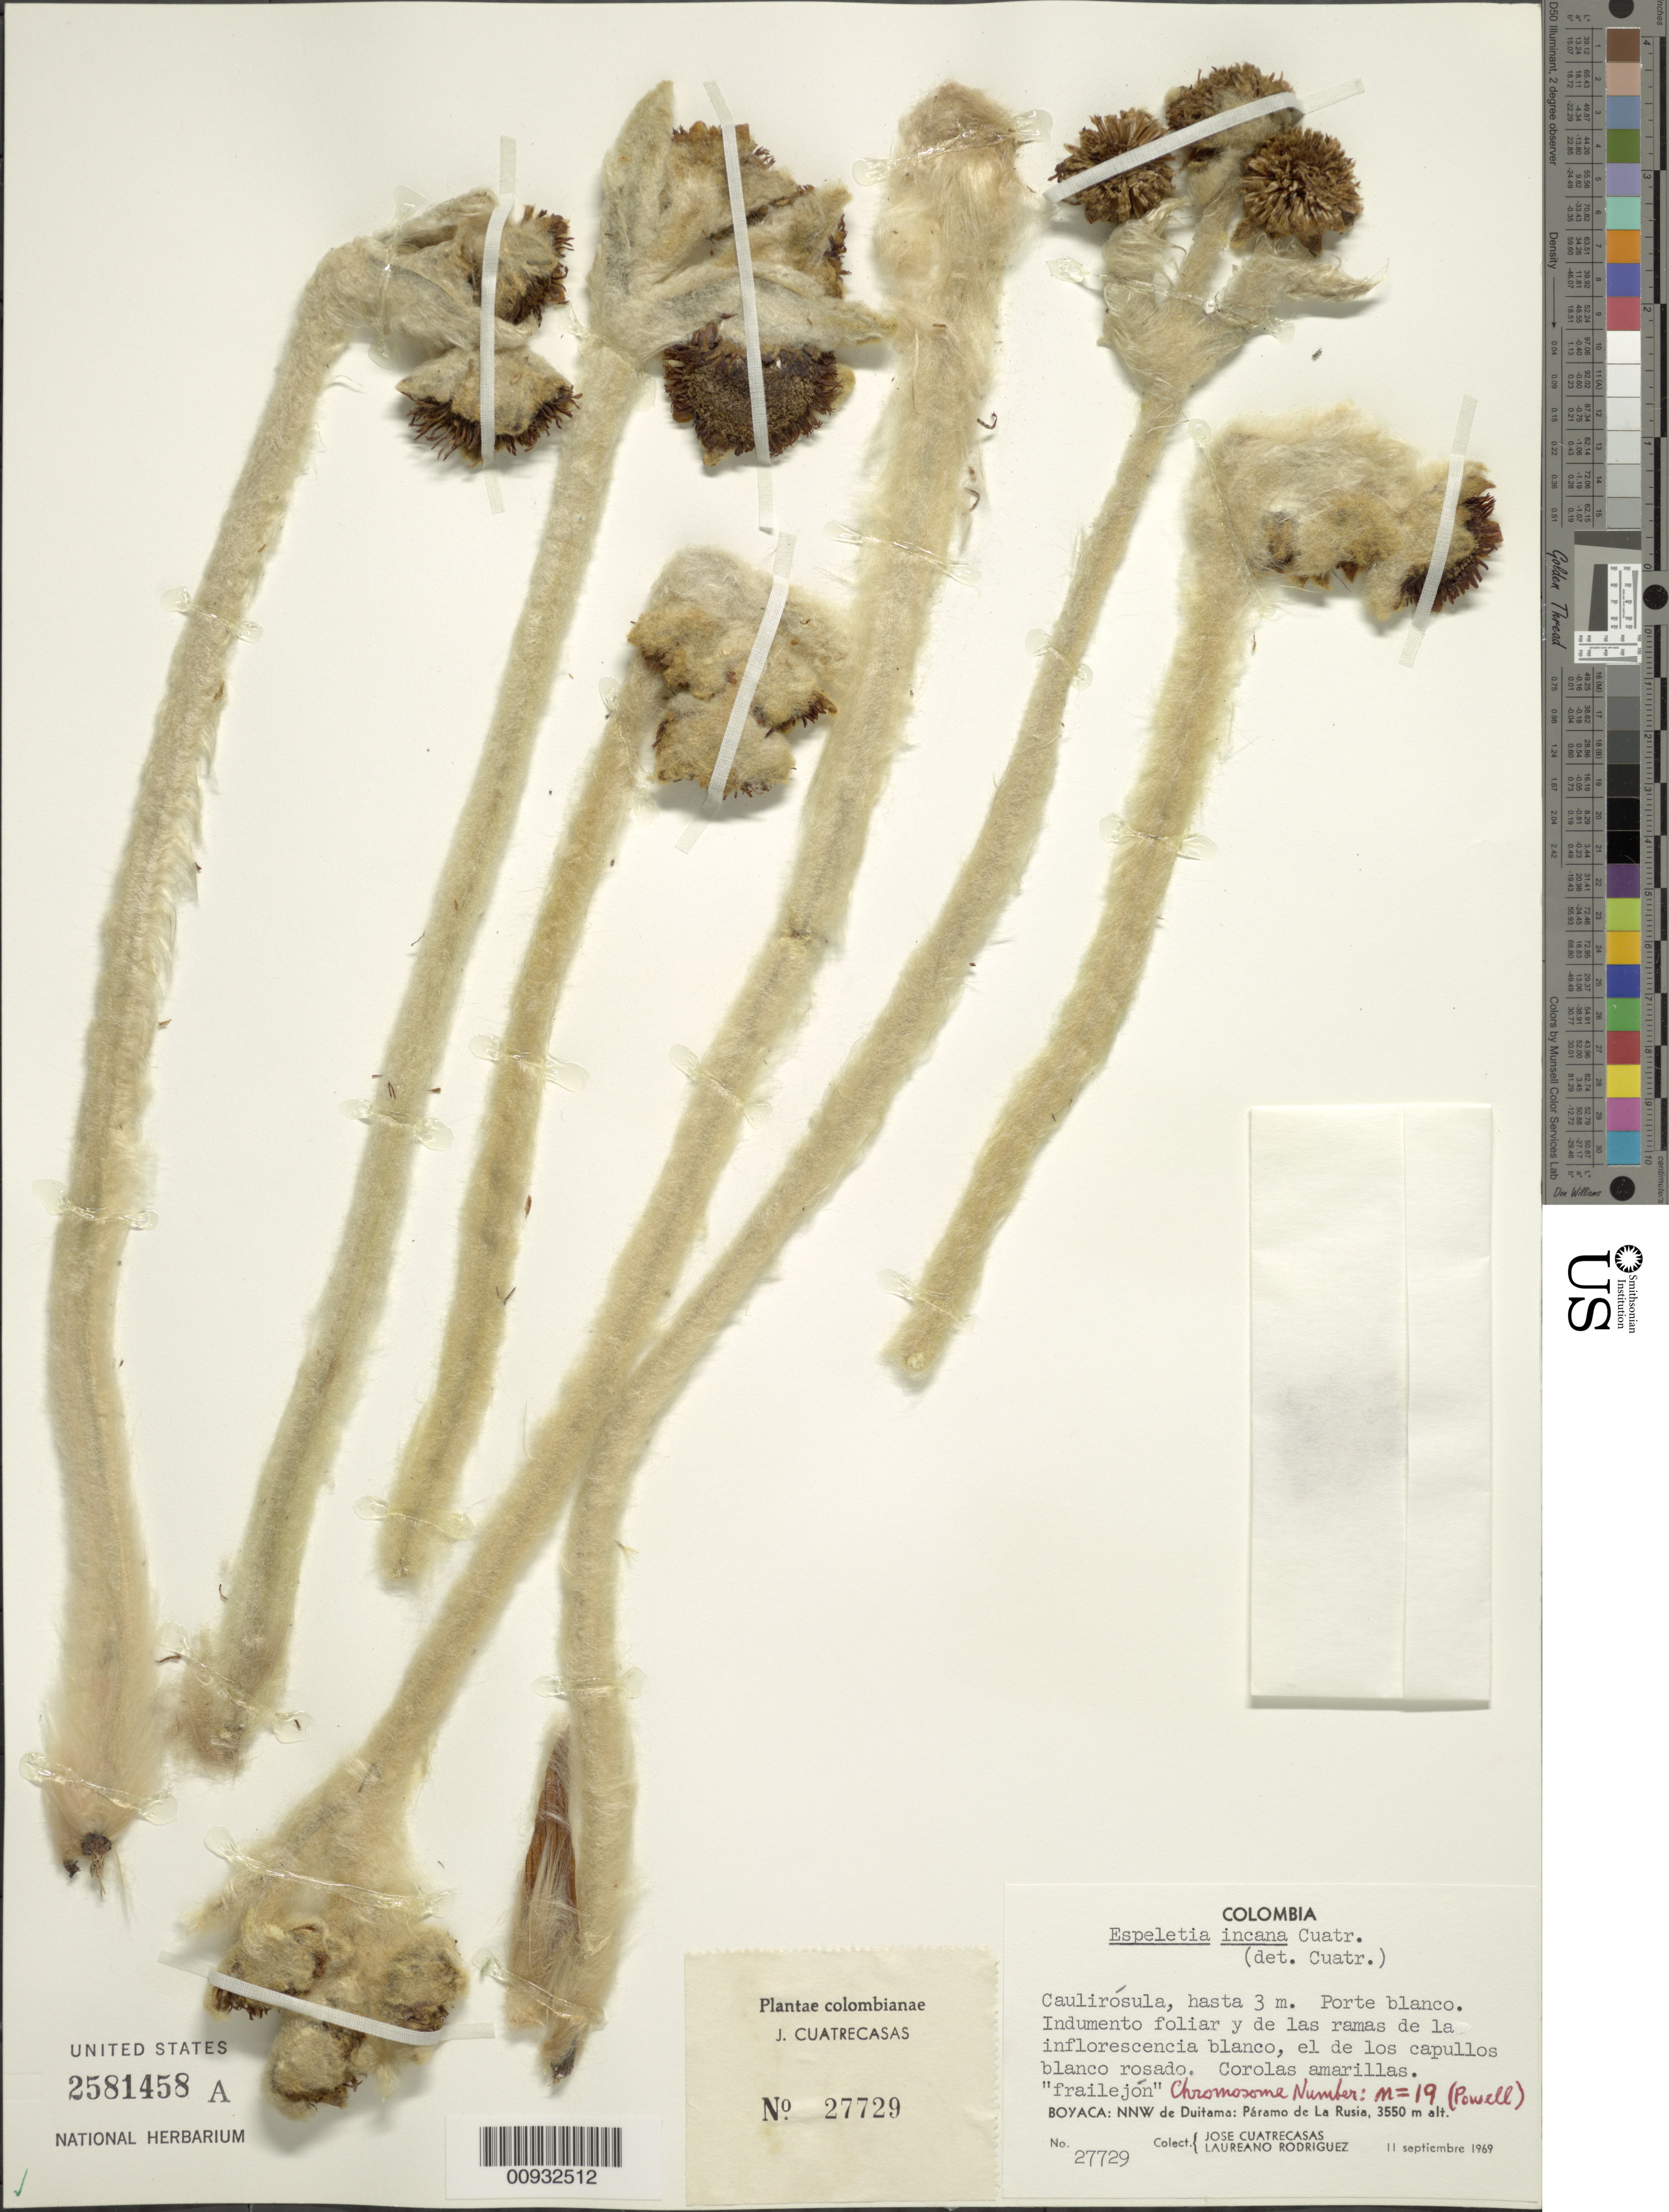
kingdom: Plantae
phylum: Tracheophyta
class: Magnoliopsida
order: Asterales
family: Asteraceae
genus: Espeletia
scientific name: Espeletia incana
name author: Cuatrec.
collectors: J. Cuatrecasas & L. Rodriguez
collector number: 27729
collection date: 1969-09-11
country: Colombia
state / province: Boyacá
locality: Páramo de la Rusia. NNW de Duitama.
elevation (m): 3550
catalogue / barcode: US 2581458A